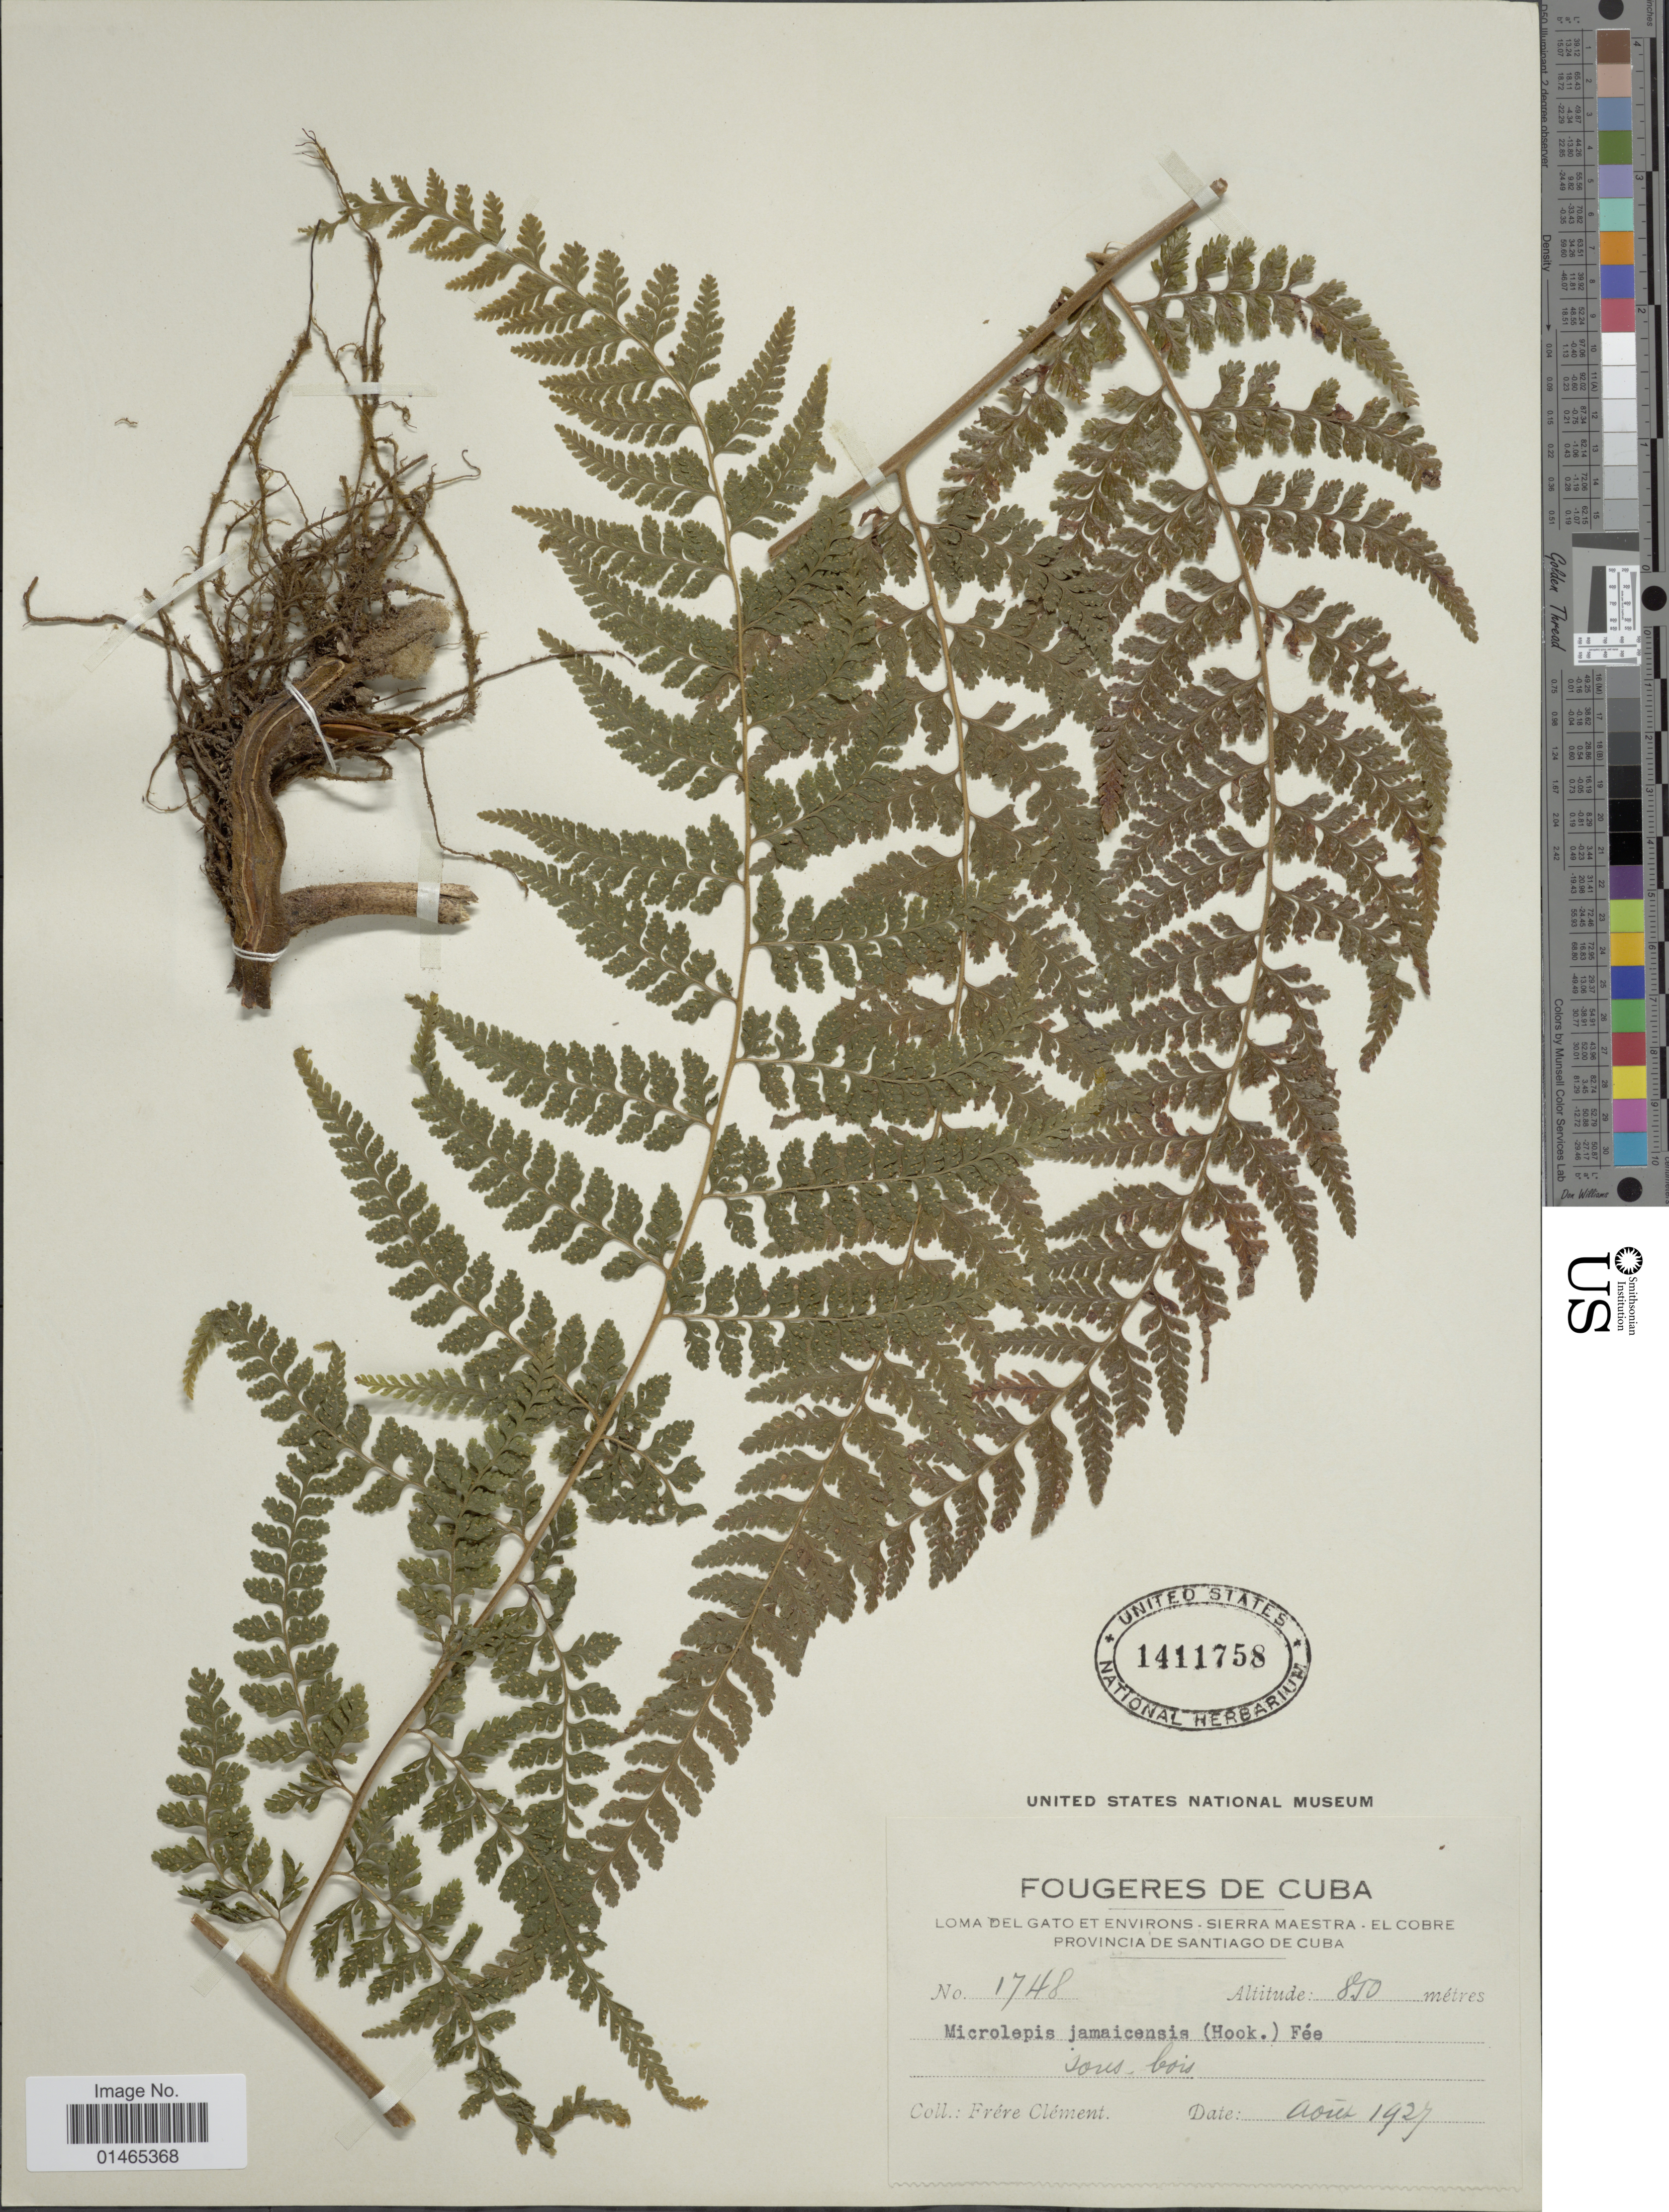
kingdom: Plantae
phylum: Tracheophyta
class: Polypodiopsida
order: Polypodiales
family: Dennstaedtiaceae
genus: Microlepia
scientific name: Microlepia jamaicensis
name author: (Hook.) Fée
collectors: B. Clement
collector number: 1748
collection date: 1927-08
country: Cuba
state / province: Santiago de Cuba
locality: Loma del Gato et environs, Sierra Maestra, El Cobre, Sous bois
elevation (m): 850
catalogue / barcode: US 1411758